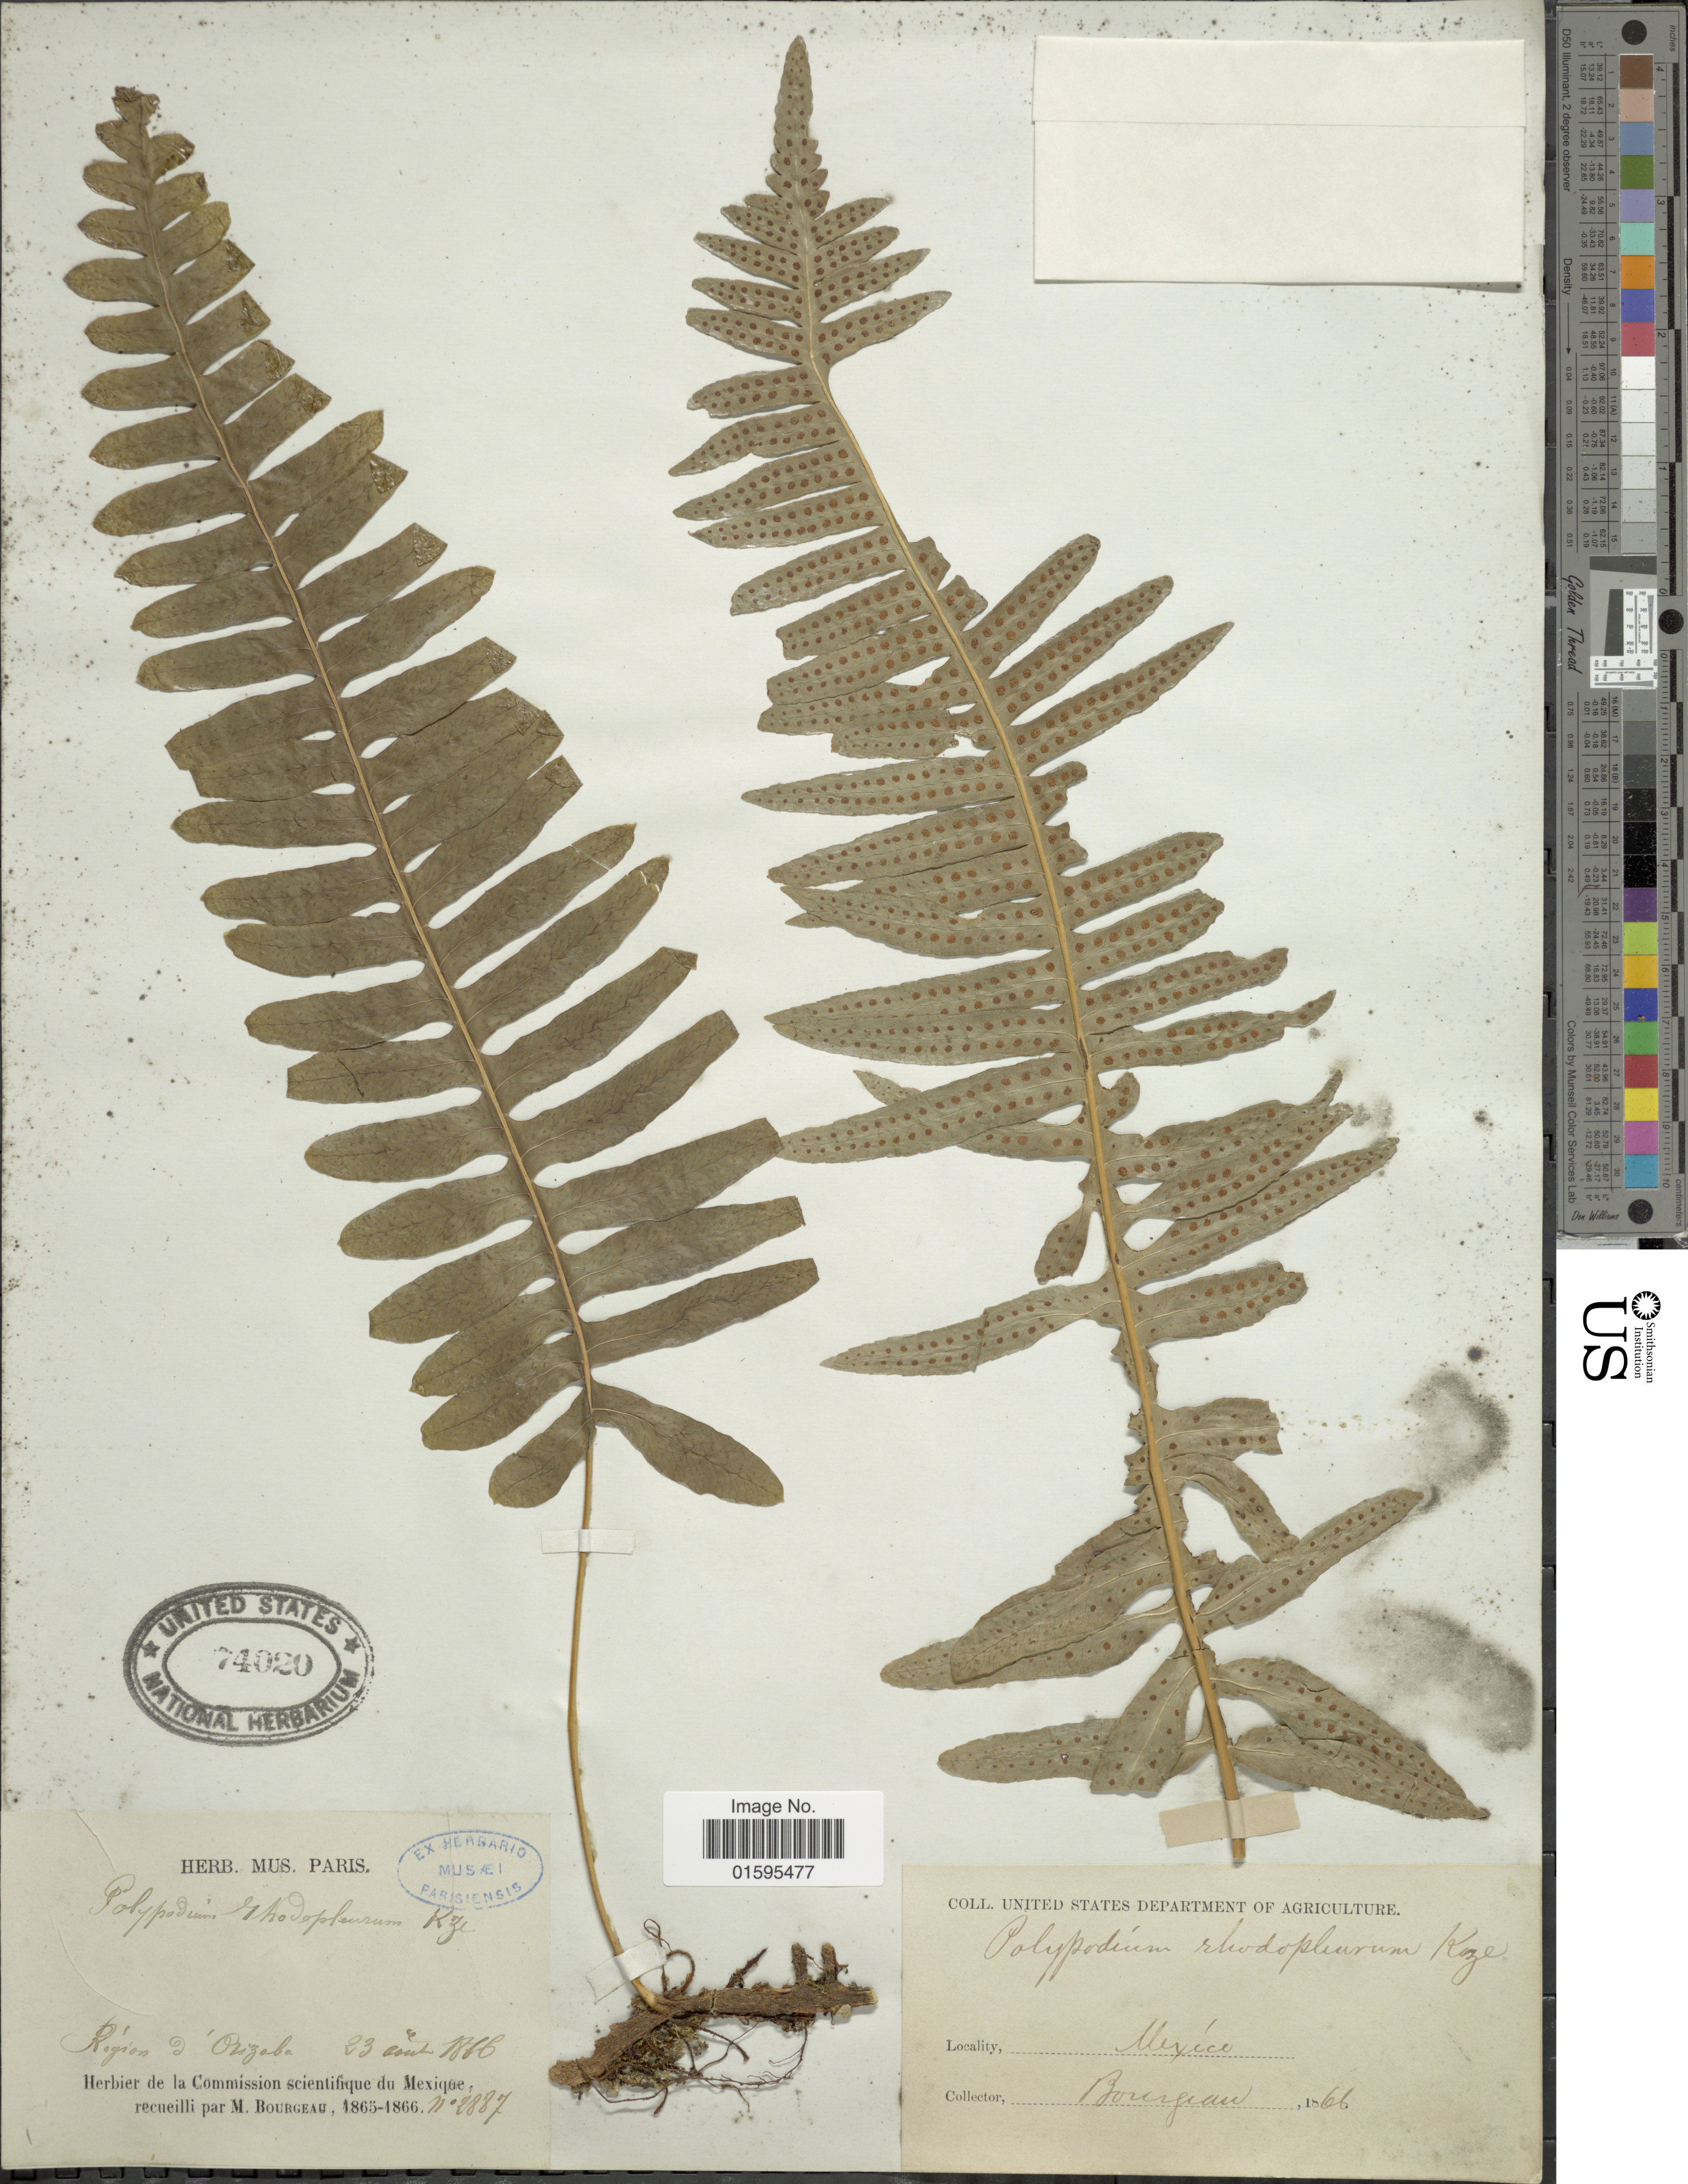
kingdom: Plantae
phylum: Tracheophyta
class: Polypodiopsida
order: Polypodiales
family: Polypodiaceae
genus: Polypodium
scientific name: Polypodium rhodopleuron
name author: Kunze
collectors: -. Bourgeau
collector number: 2887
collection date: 1866-08-23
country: Mexico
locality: Region d'Orizaba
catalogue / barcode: US 74020